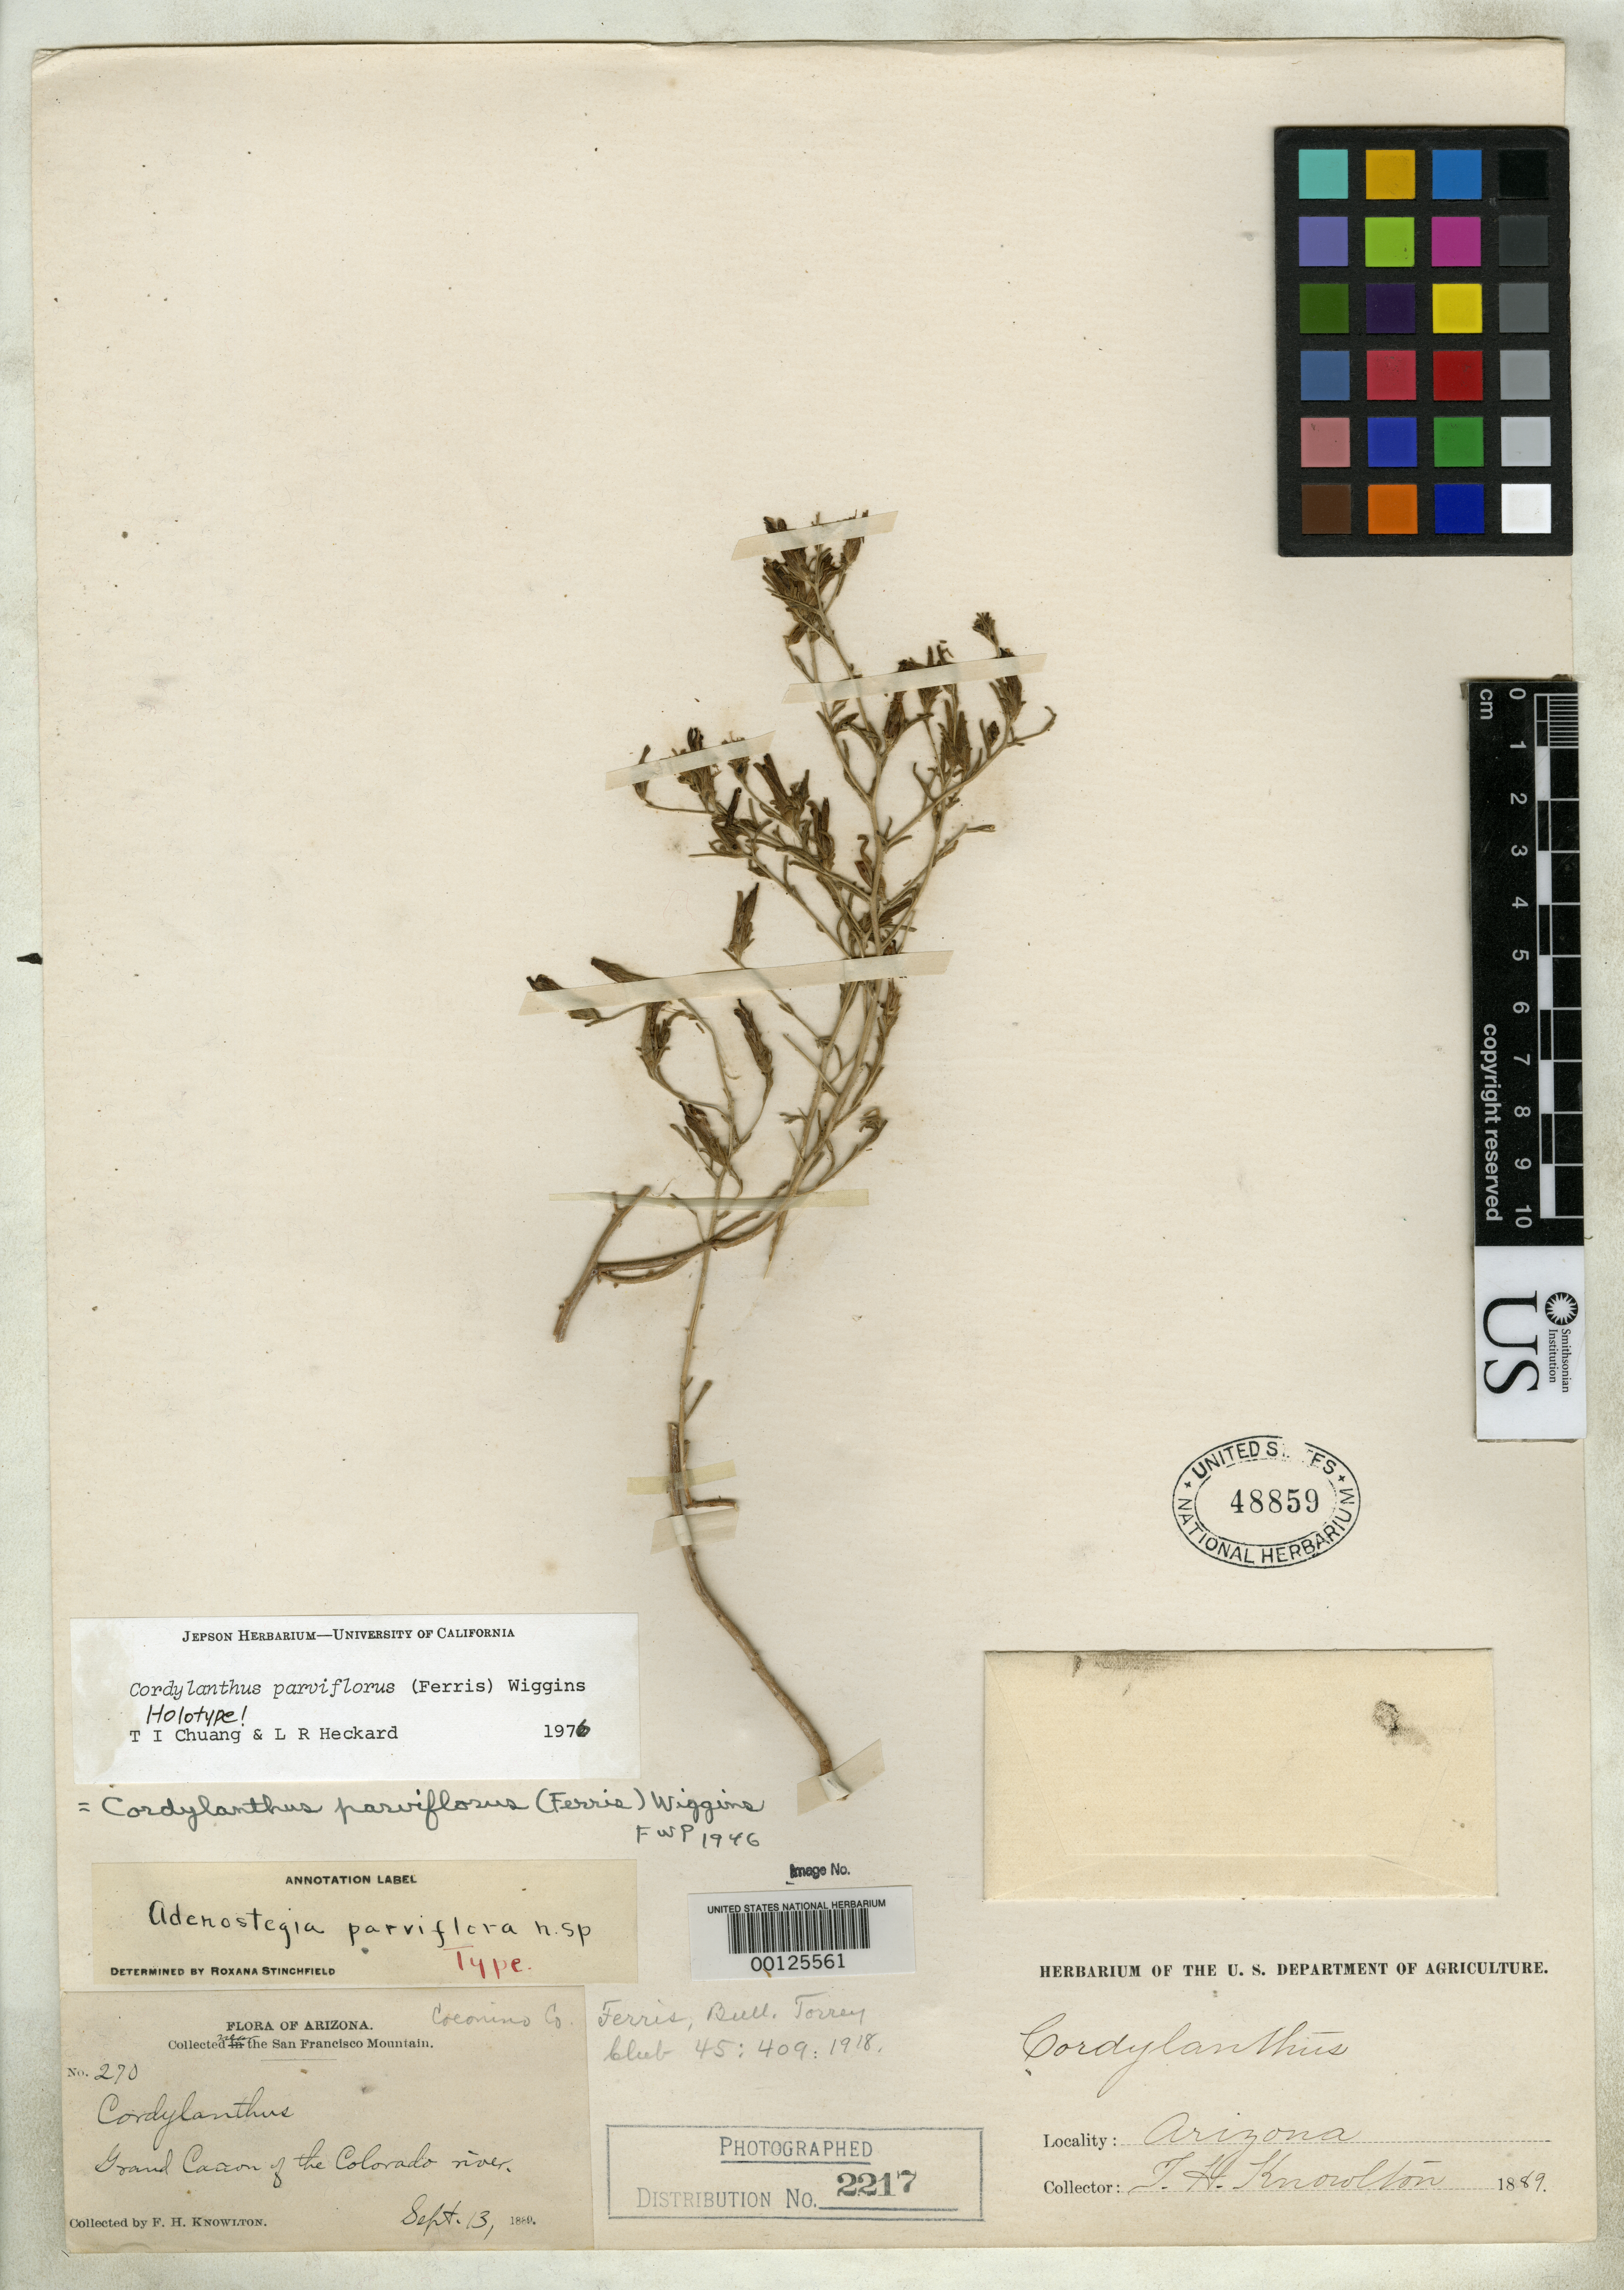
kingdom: Plantae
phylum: Tracheophyta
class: Magnoliopsida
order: Lamiales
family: Orobanchaceae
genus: Adenostegia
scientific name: Adenostegia parviflora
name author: Ferris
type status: Holotype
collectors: F. H. Knowlton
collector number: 270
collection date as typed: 13 Sep 1889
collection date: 1889-09-13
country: United States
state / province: Arizona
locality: Grand Canyon.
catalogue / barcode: US 48859